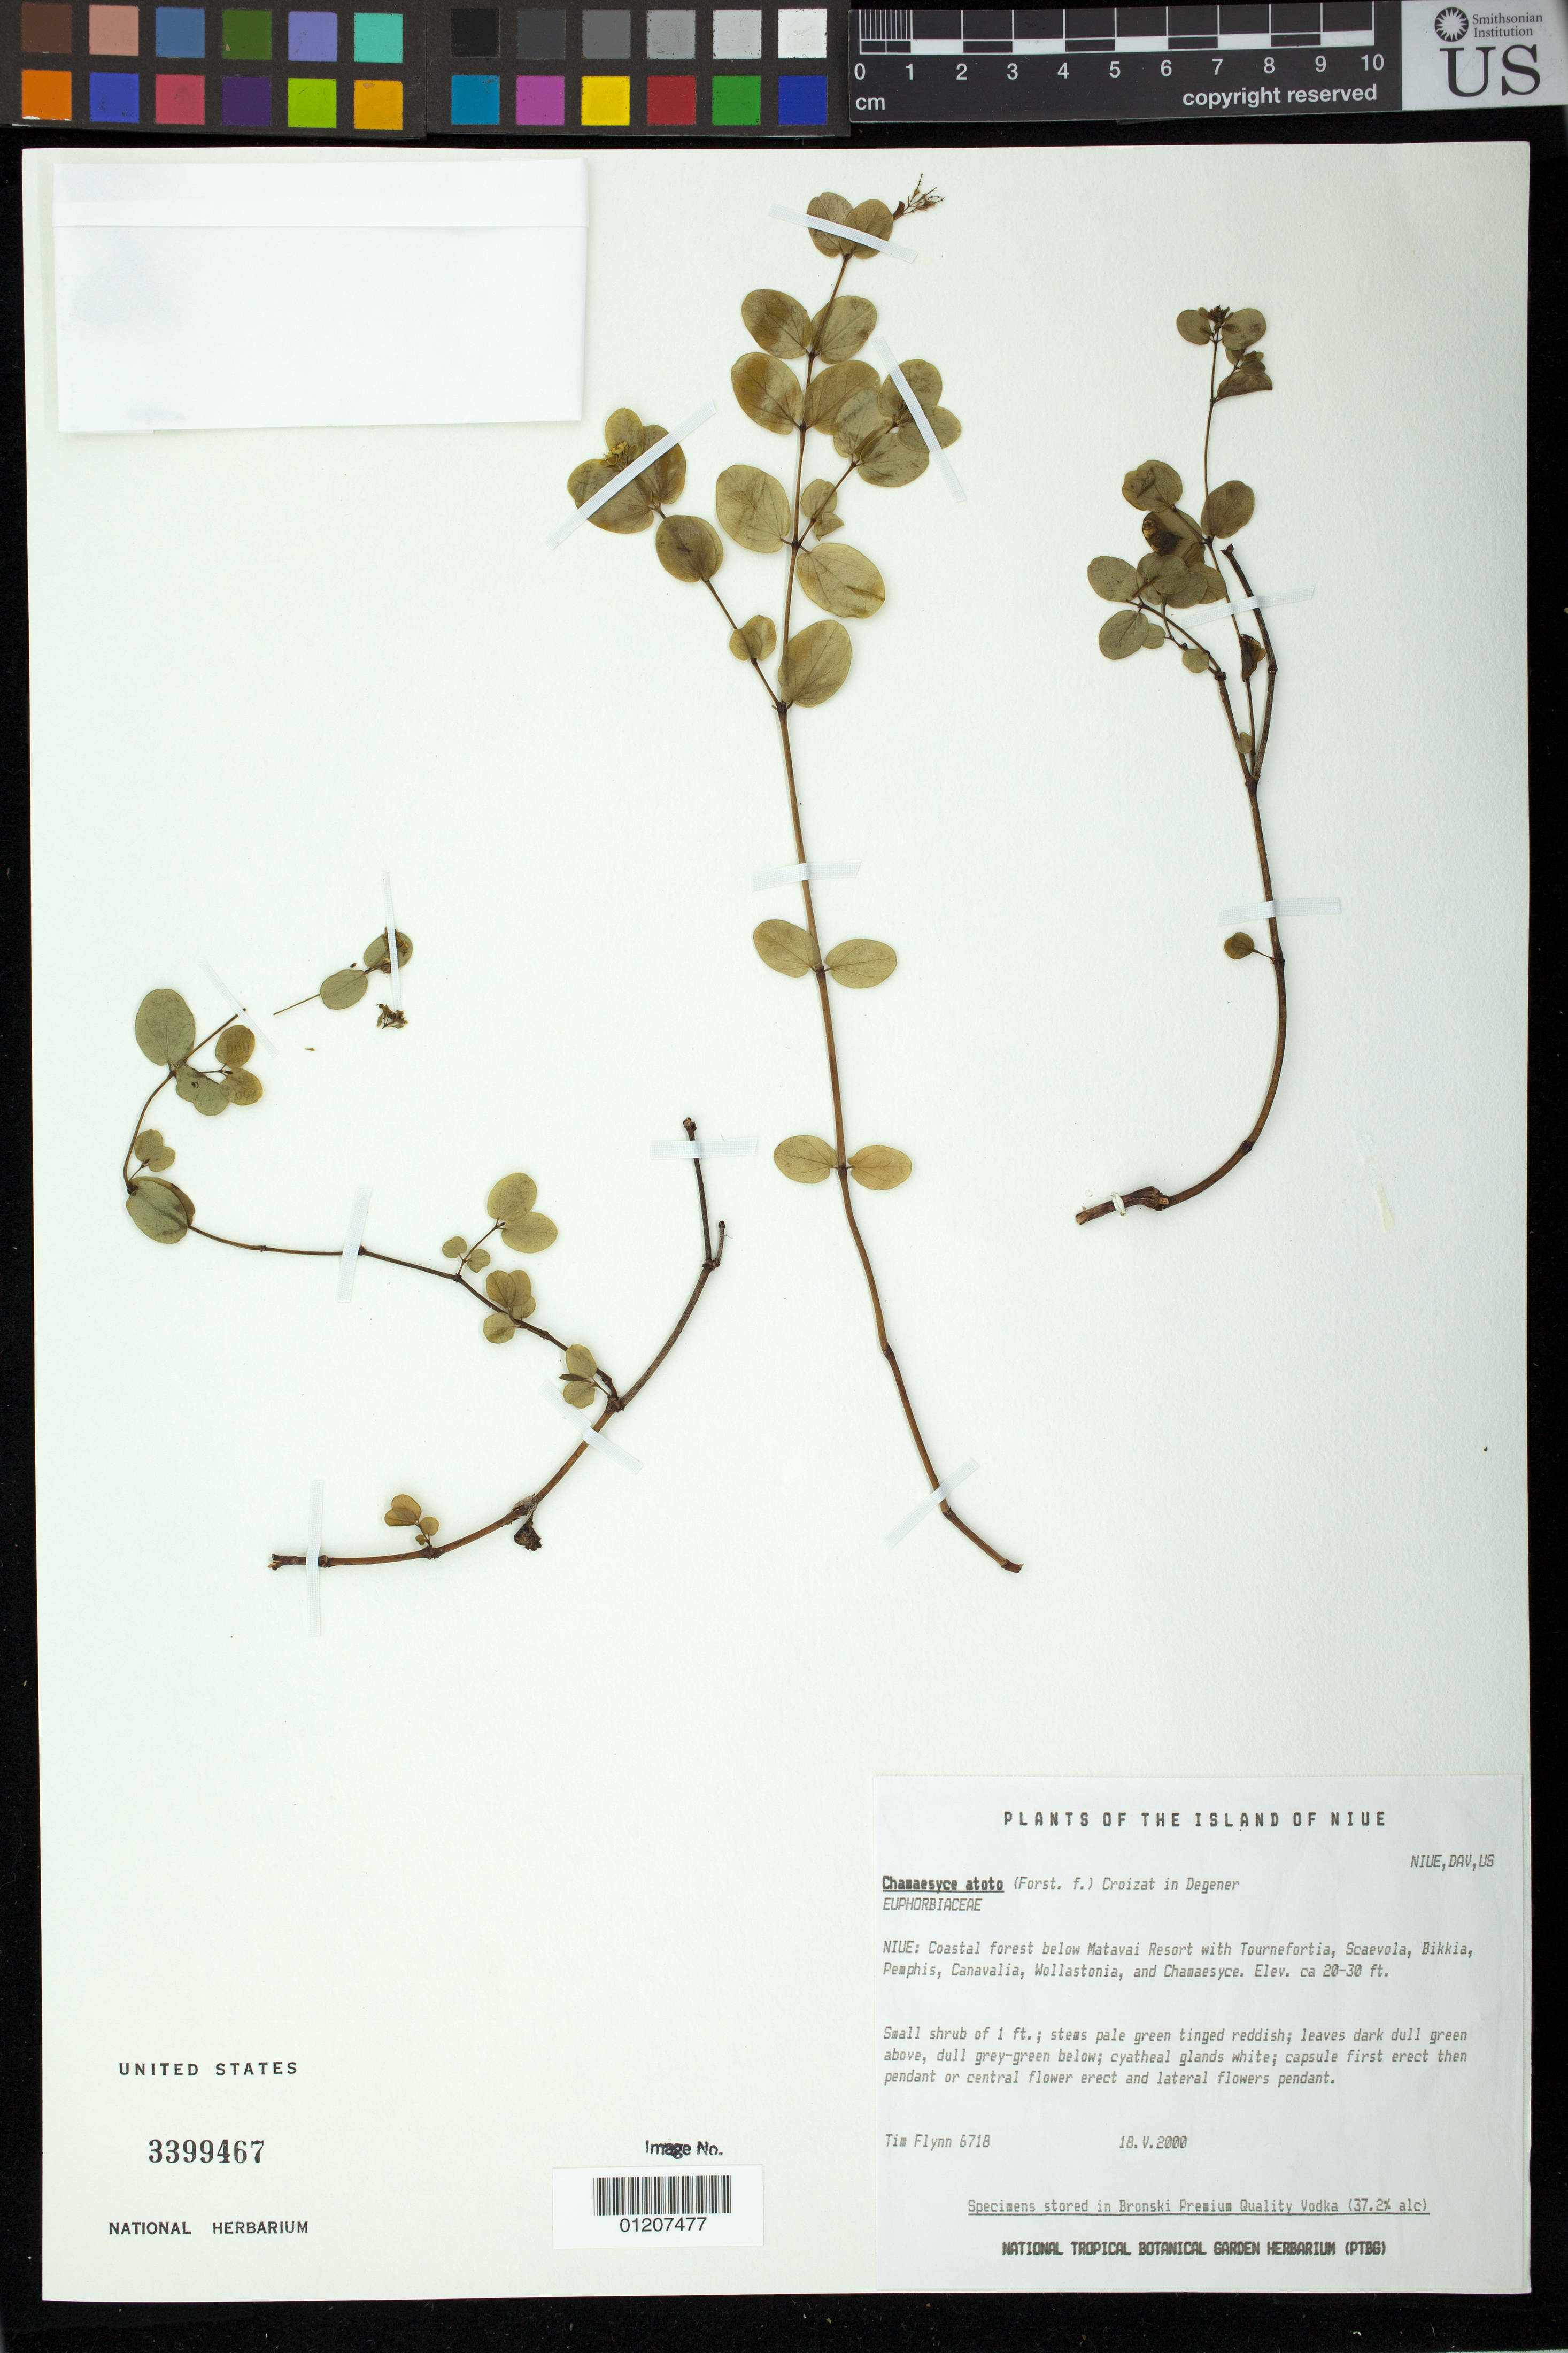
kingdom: Plantae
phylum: Tracheophyta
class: Magnoliopsida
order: Malpighiales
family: Euphorbiaceae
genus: Euphorbia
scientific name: Euphorbia atoto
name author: G. Forst.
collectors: T. W. Flynn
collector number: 6718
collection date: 2000-05-18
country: Niue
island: Niue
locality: Below Matavai Resort.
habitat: Coastal forest.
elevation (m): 20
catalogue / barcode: US 3399467